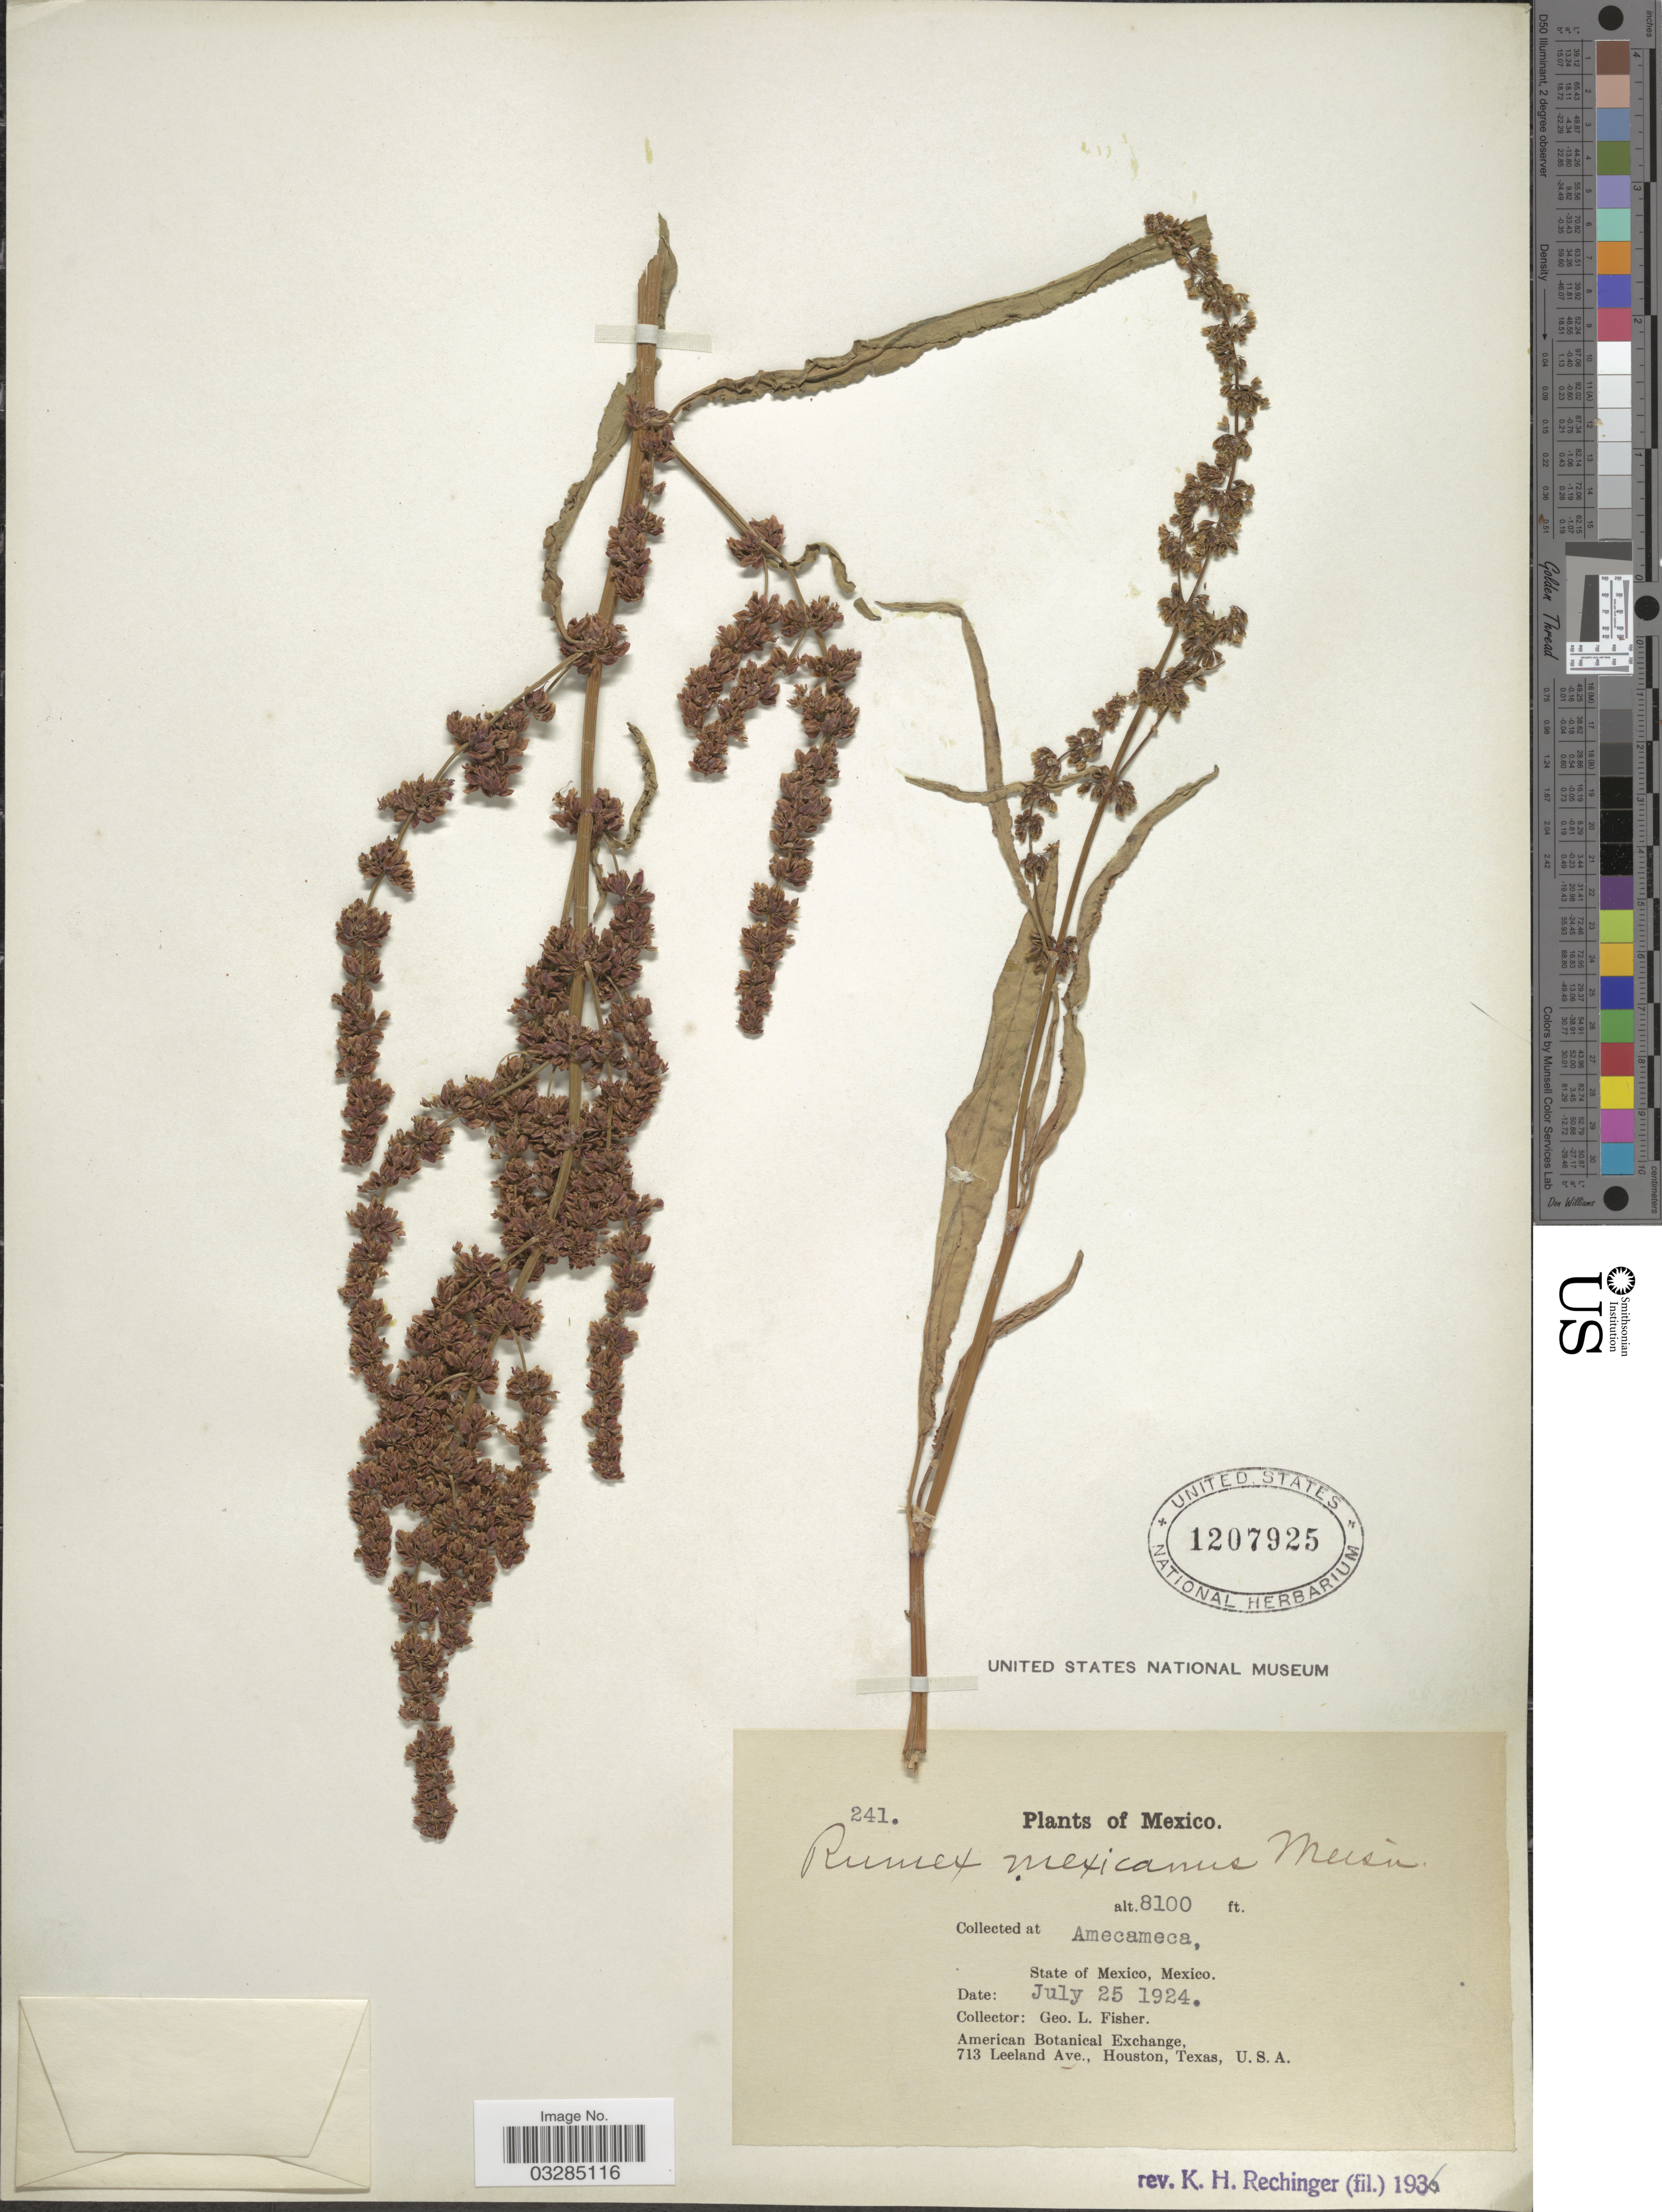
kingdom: Plantae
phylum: Tracheophyta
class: Magnoliopsida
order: Caryophyllales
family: Polygonaceae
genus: Rumex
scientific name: Rumex mexicanus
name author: Meisn.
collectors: G. L. Fisher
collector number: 241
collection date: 1924-07-25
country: Mexico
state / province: México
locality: Amecameca.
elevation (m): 2469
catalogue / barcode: US 1207925